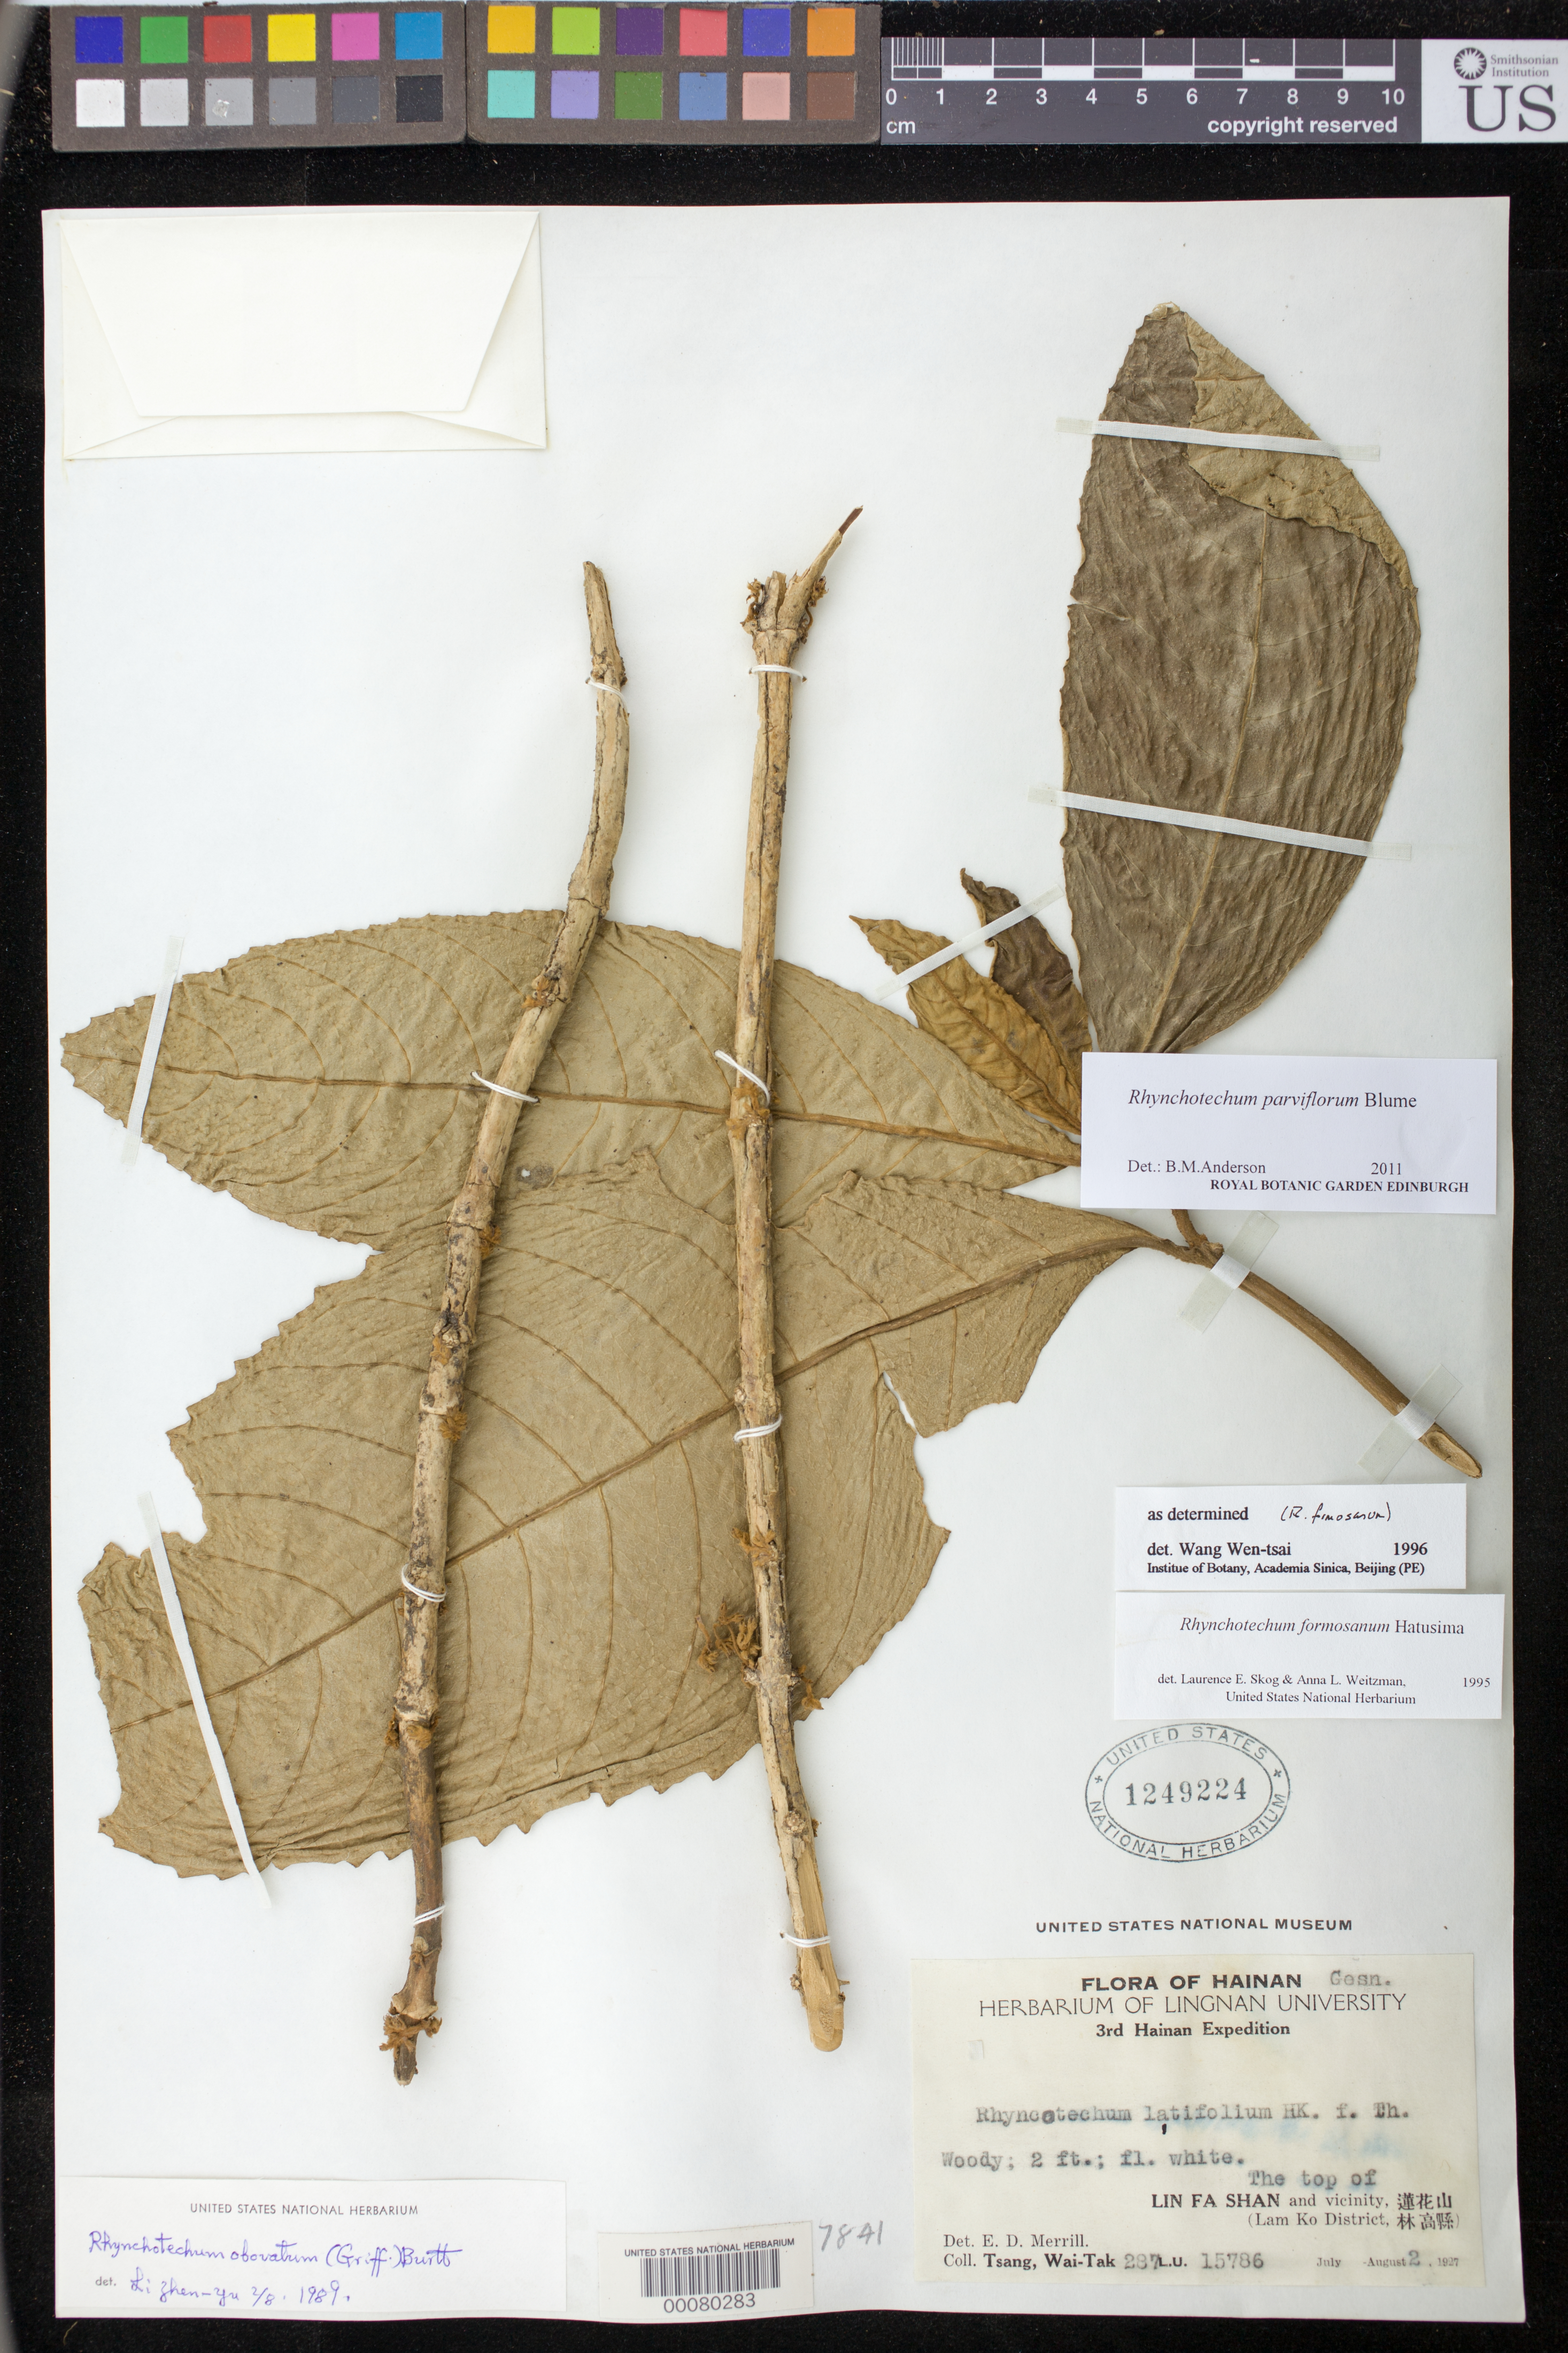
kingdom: Plantae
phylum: Tracheophyta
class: Magnoliopsida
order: Lamiales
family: Gesneriaceae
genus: Rhynchotechum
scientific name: Rhynchotechum parviflorum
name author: Blume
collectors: W. T. Tsang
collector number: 287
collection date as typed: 02 Aug 1927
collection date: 1927-08-02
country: China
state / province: Guangdong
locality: Hainan i., The top of lin fa shan and vicinity (lam ko district)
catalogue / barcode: US 1249224